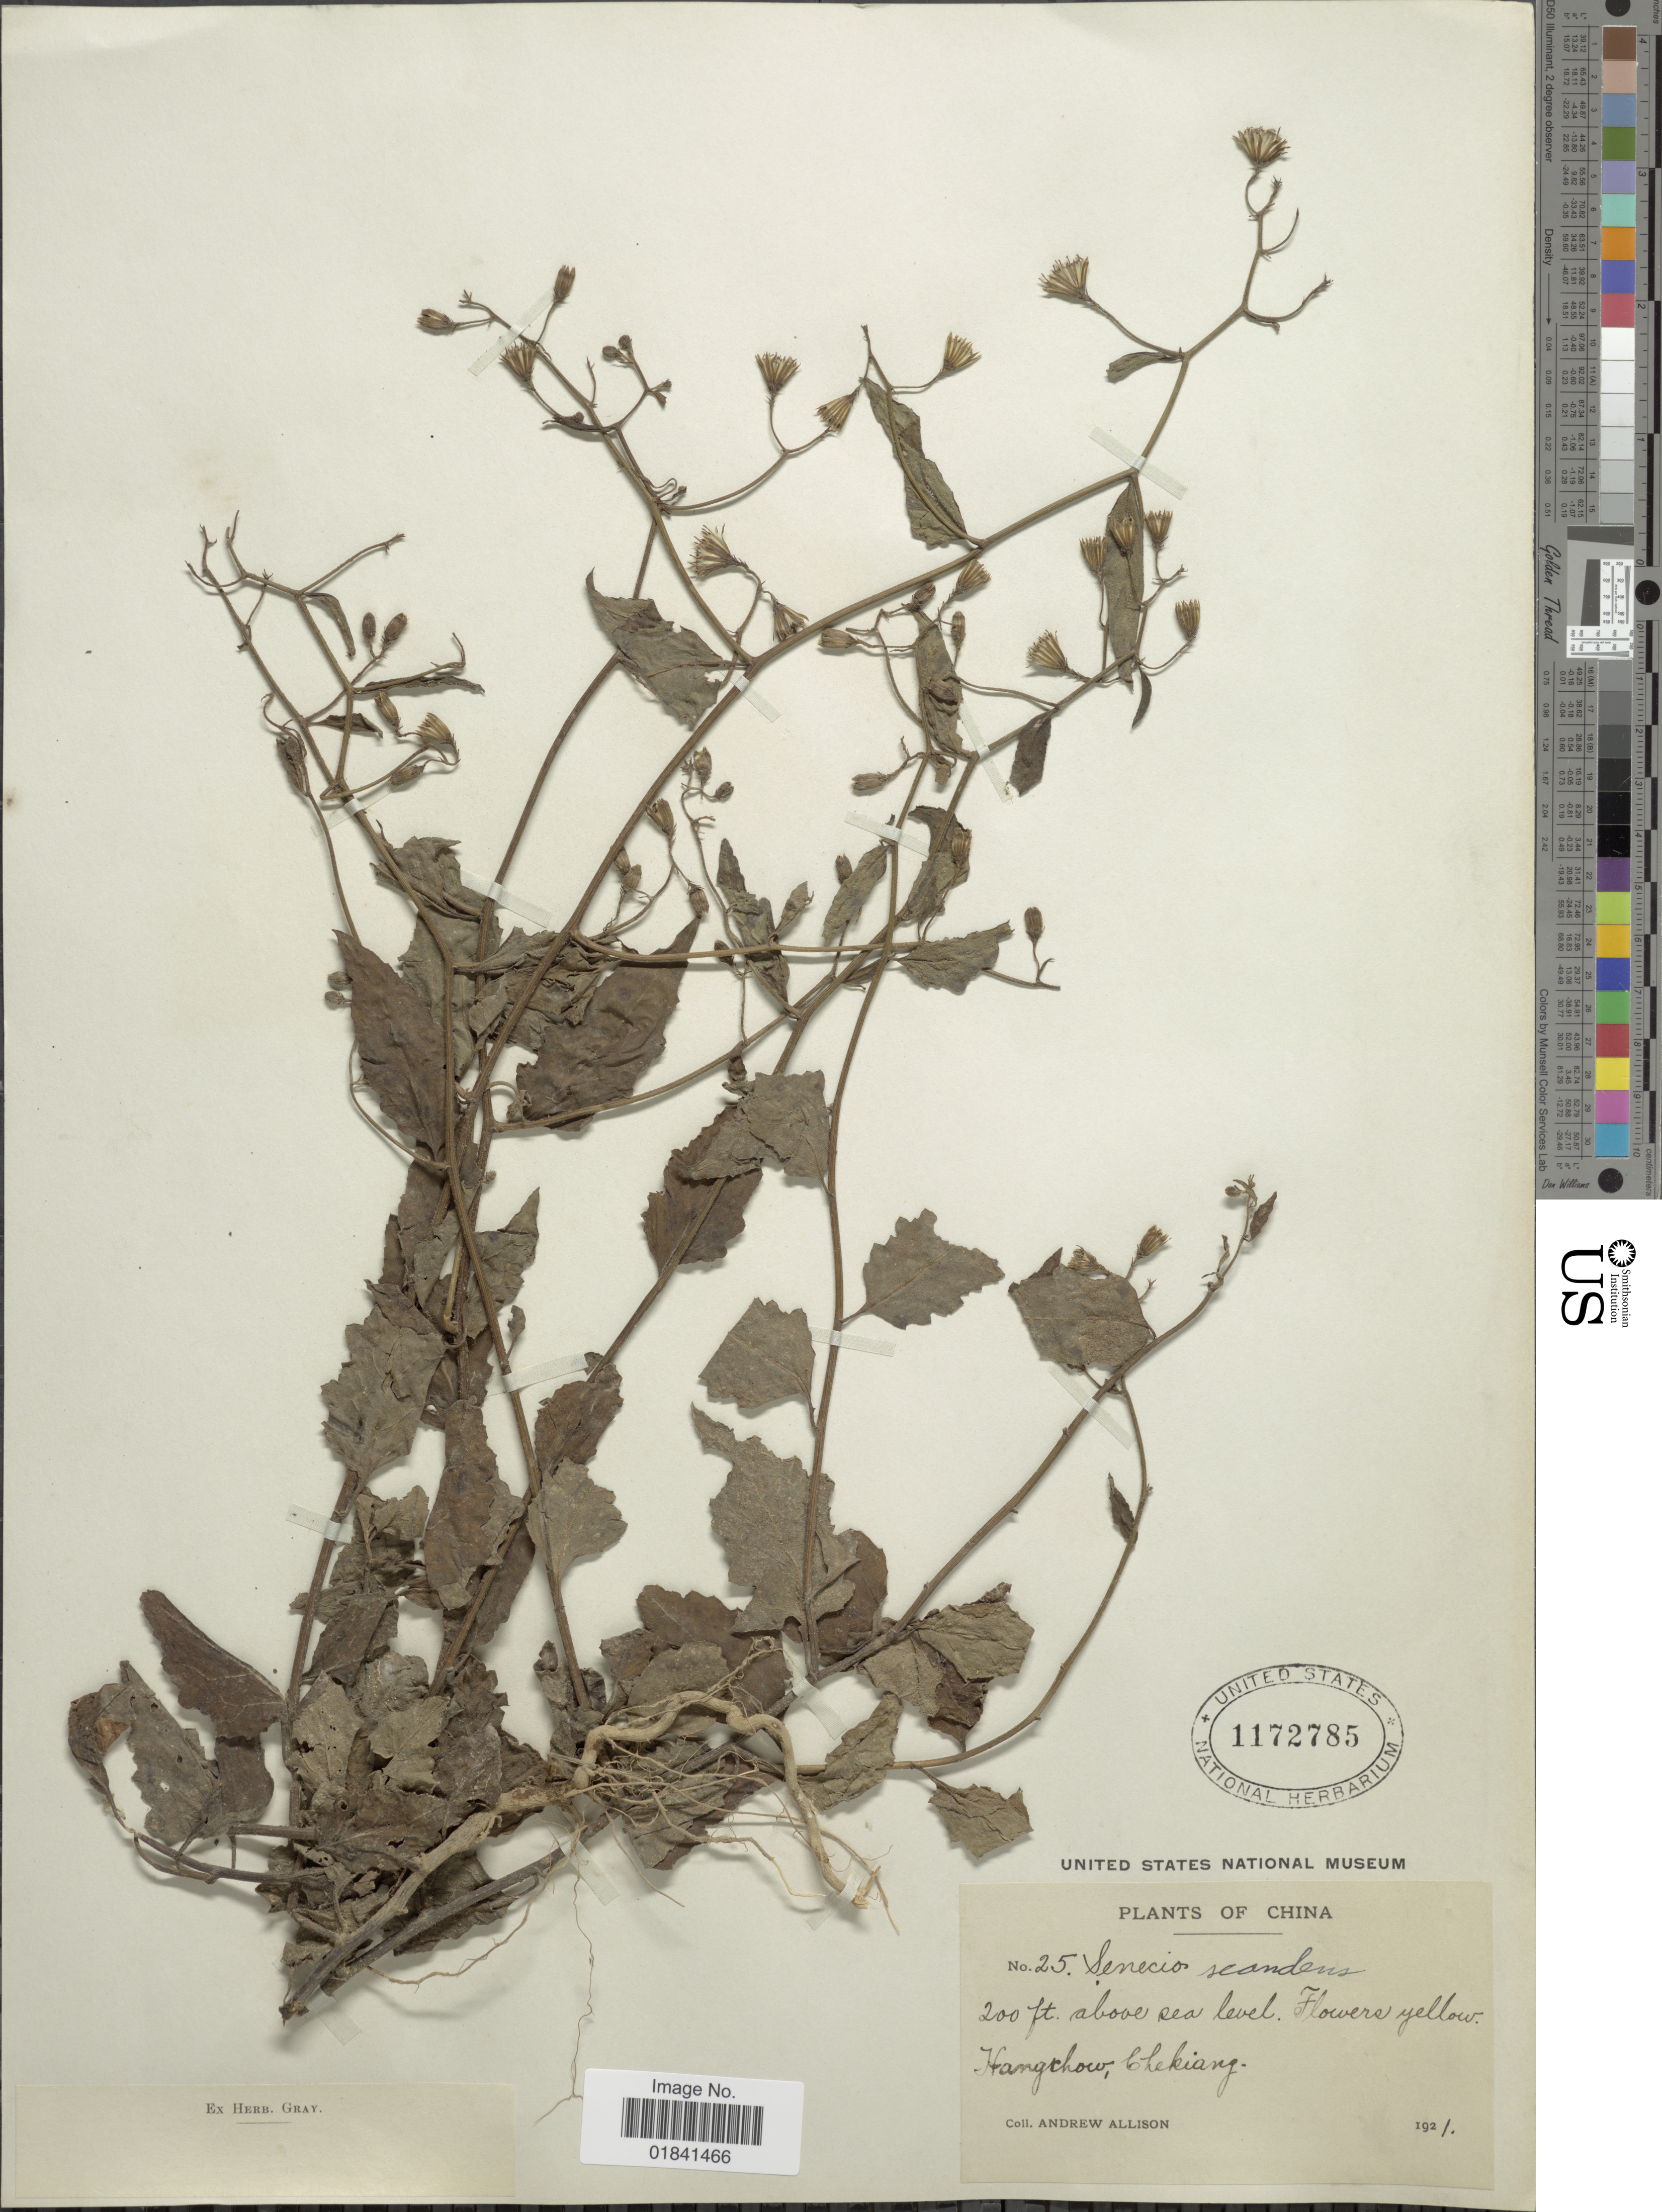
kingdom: Plantae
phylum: Tracheophyta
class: Magnoliopsida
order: Asterales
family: Asteraceae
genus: Senecio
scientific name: Senecio scandens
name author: Buch.-Ham. ex D. Don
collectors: A. Allison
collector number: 25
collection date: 1921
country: China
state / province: Zhejiang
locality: Hangchow, Chekiang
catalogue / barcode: US 1172785